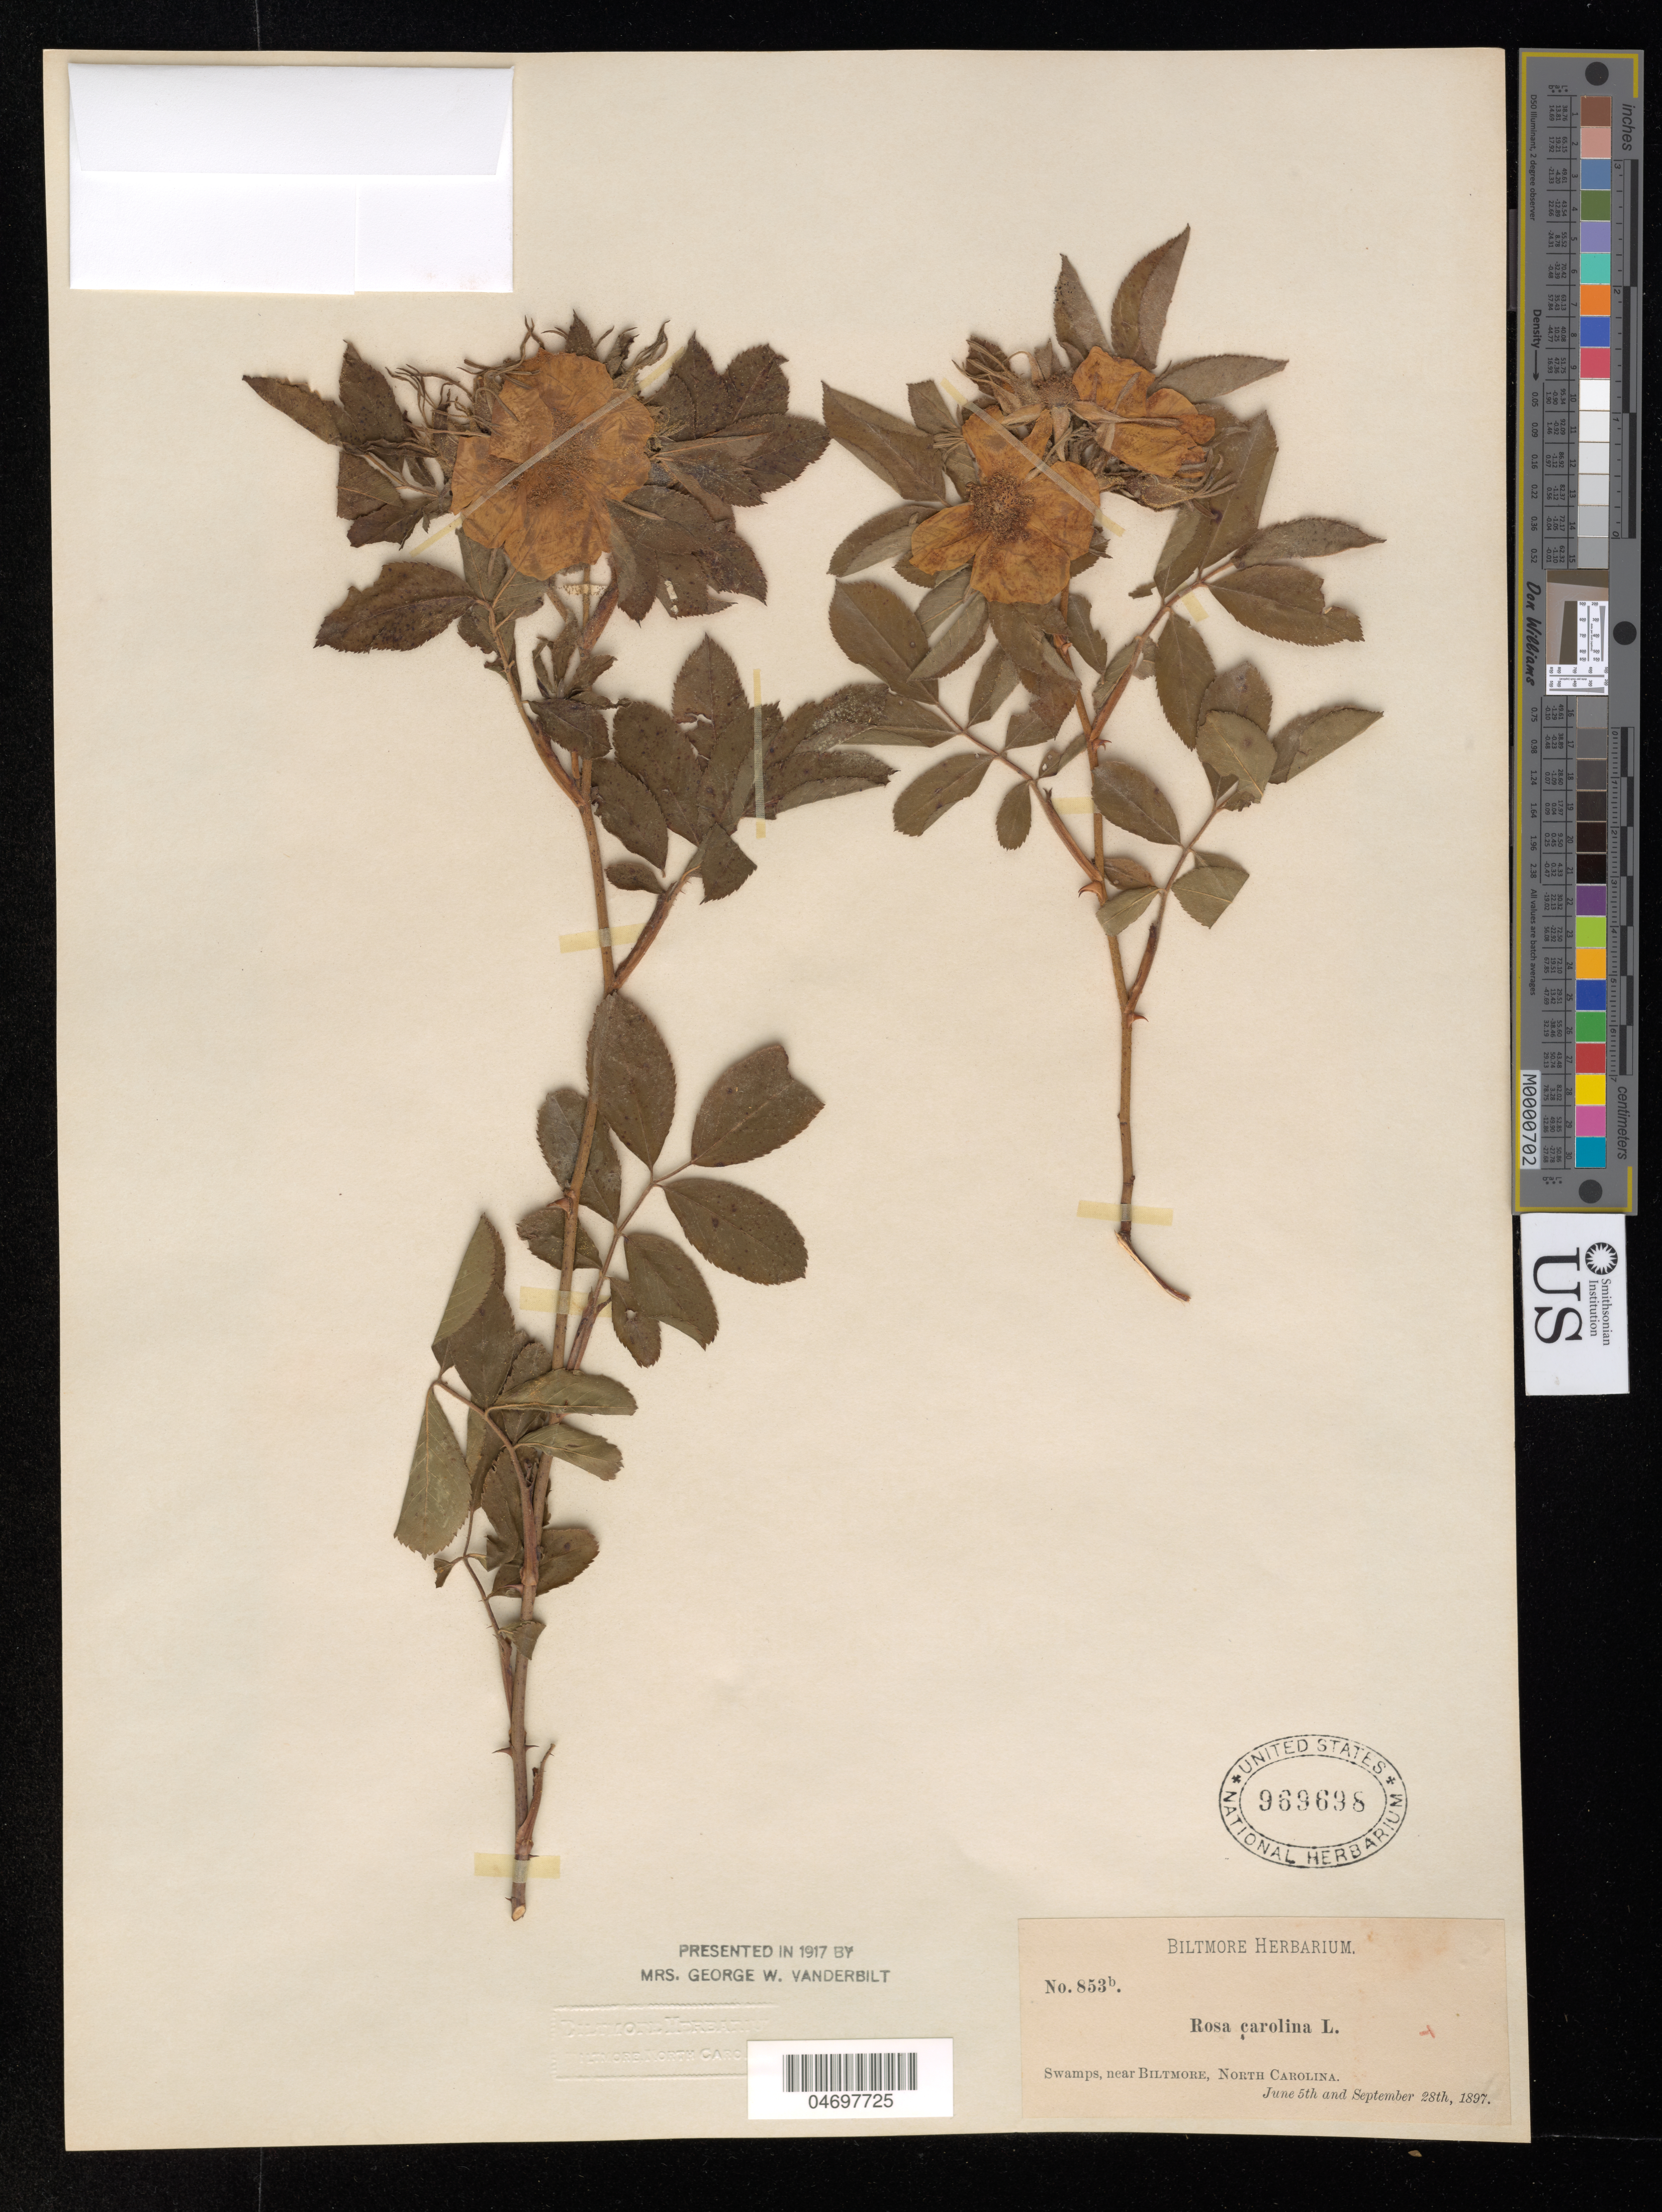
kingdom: Plantae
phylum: Tracheophyta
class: Magnoliopsida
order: Rosales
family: Rosaceae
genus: Rosa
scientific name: Rosa carolina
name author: L.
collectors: ex herb. Biltmore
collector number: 853 B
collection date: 1897-06-05/1897-09-28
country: United States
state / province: North Carolina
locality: Near Biltmore.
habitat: Swamps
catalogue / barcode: US 969698